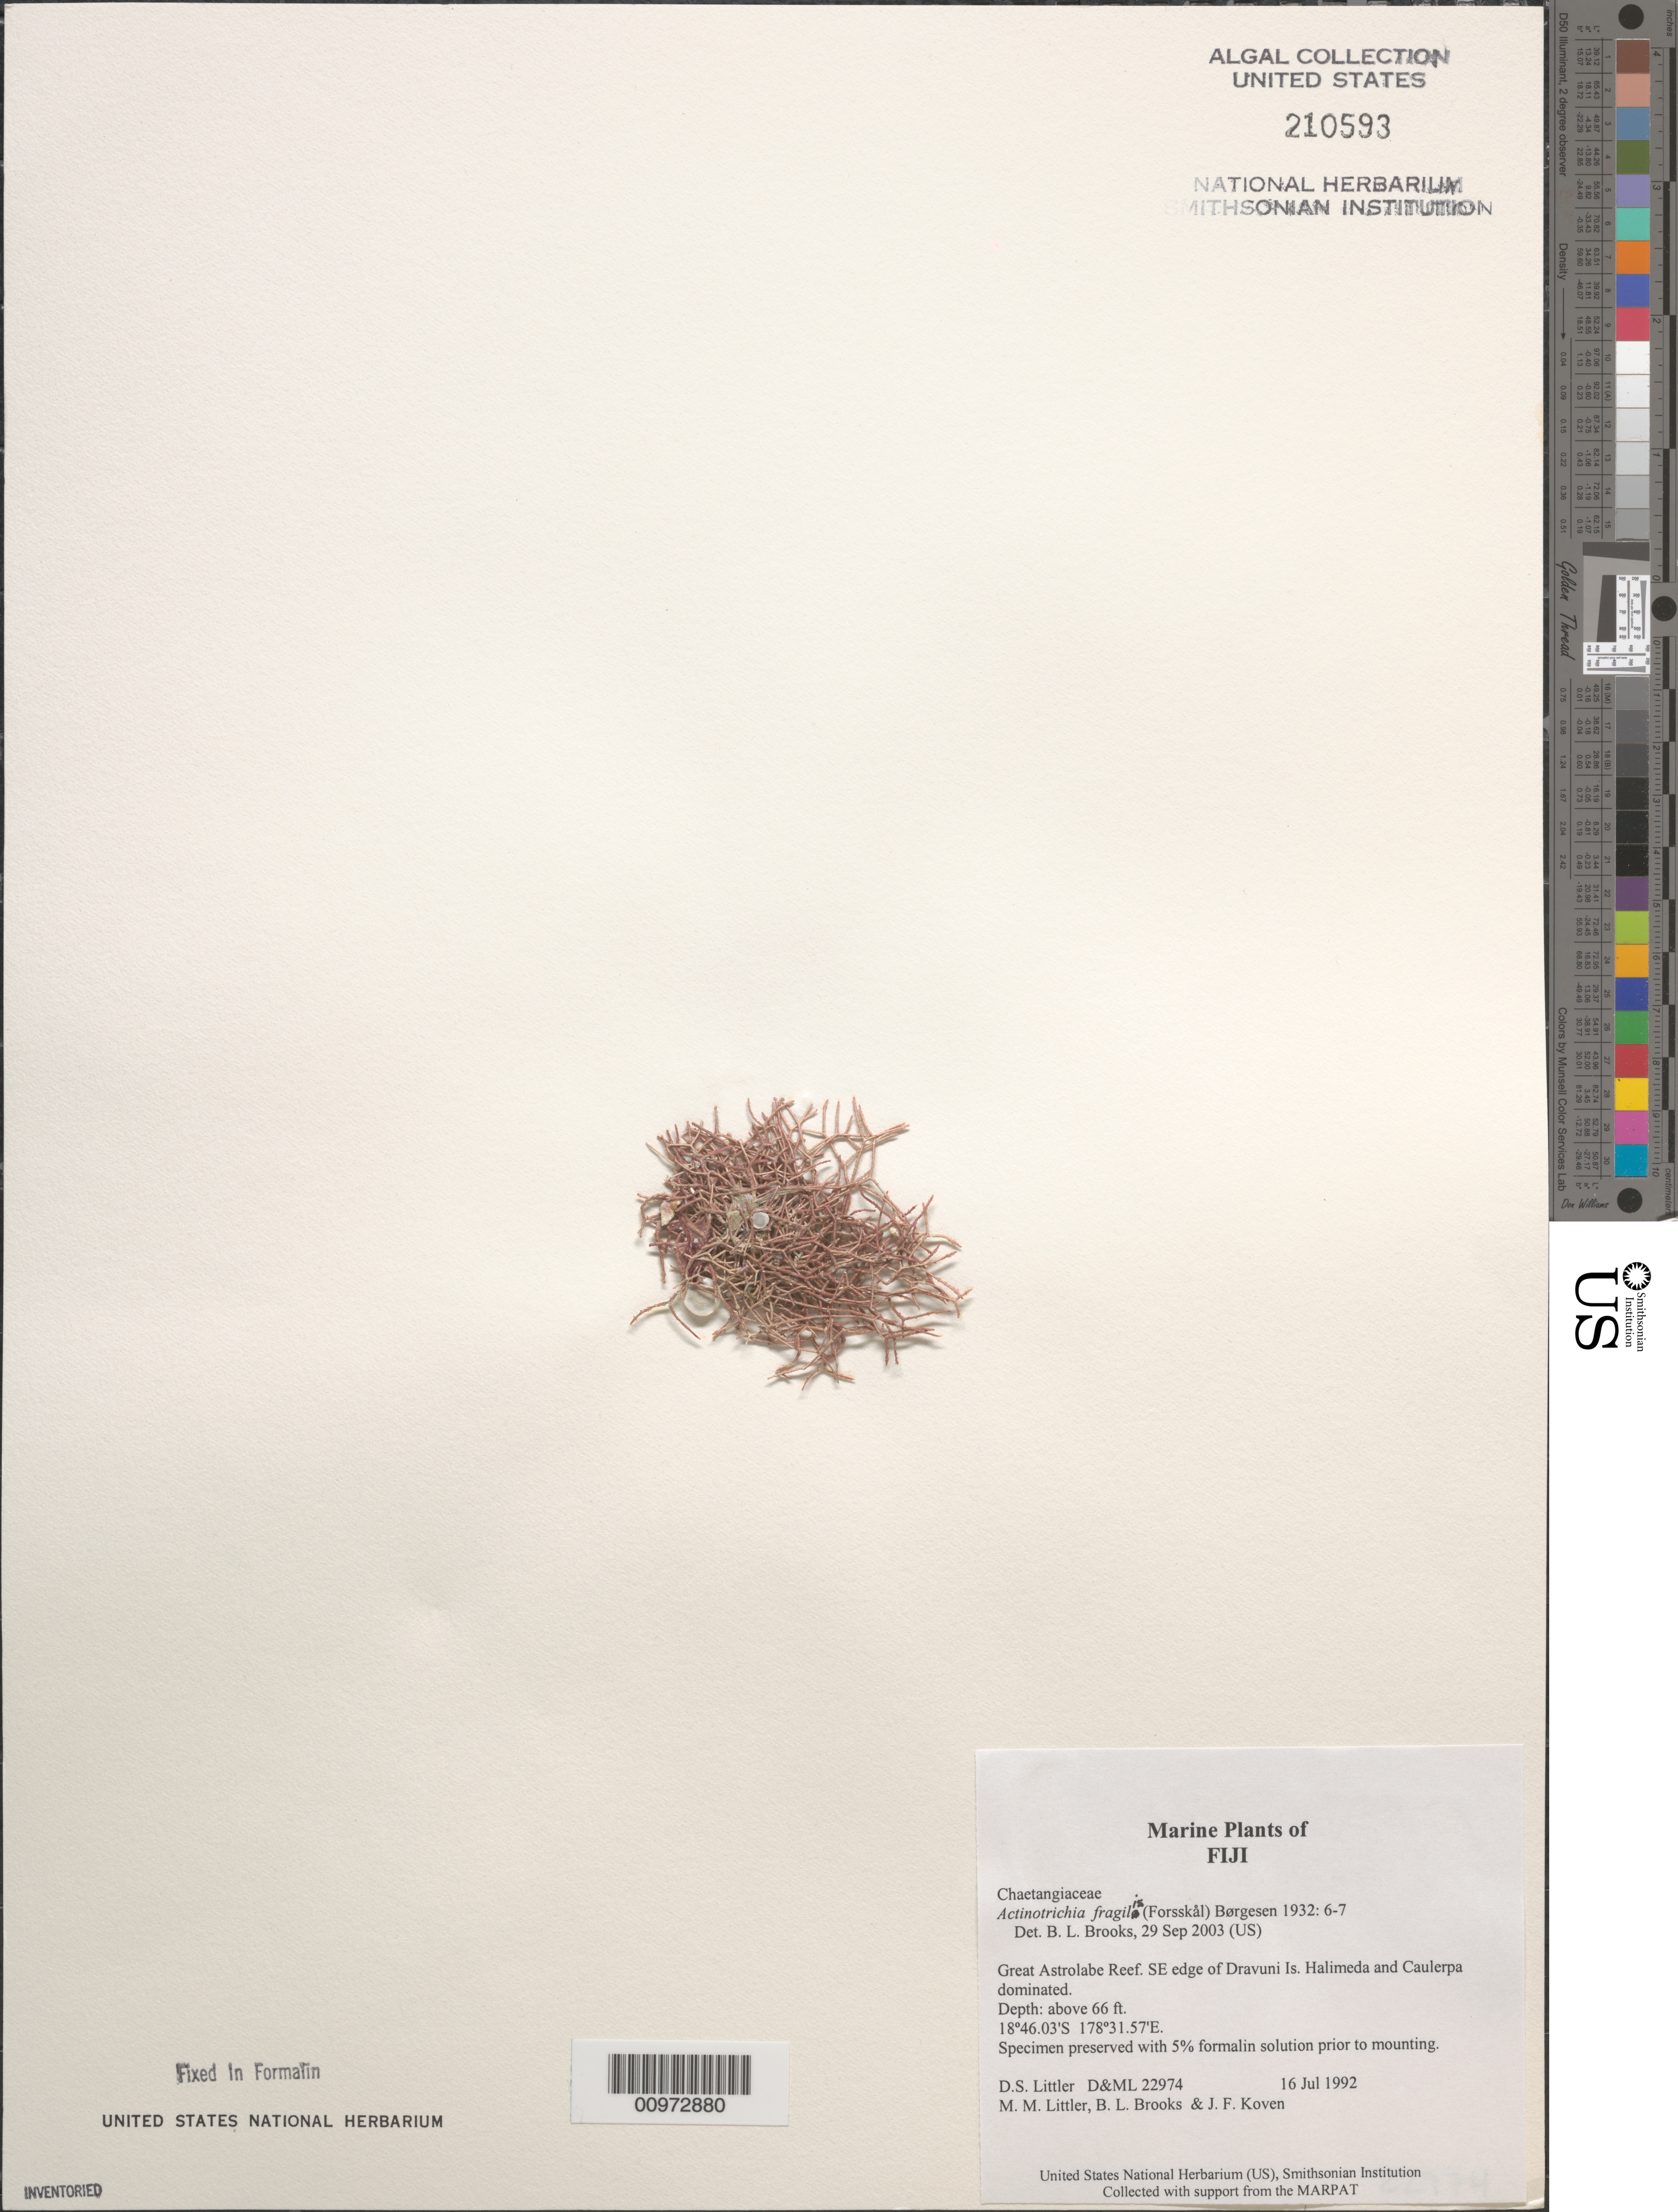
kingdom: Plantae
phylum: Rhodophyta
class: Florideophyceae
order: Nemaliales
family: Galaxauraceae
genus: Actinotrichia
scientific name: Actinotrichia fragilis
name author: (Forssk.) Børgesen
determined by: Brooks, B. L., (BOT), Smithsonian Institution - National Museum of Natural History (UNITED STATES)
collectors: D. S. Littler, M. M. Littler, B. Brooks & J. Koven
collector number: D&ML 22974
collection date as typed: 16 Jul 1992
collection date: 1992-07-16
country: Fiji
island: Dravuni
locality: Great Astrolabe Reef, southeast edge of island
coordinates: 18 46.03'S, 178 31.57'E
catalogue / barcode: US 210593